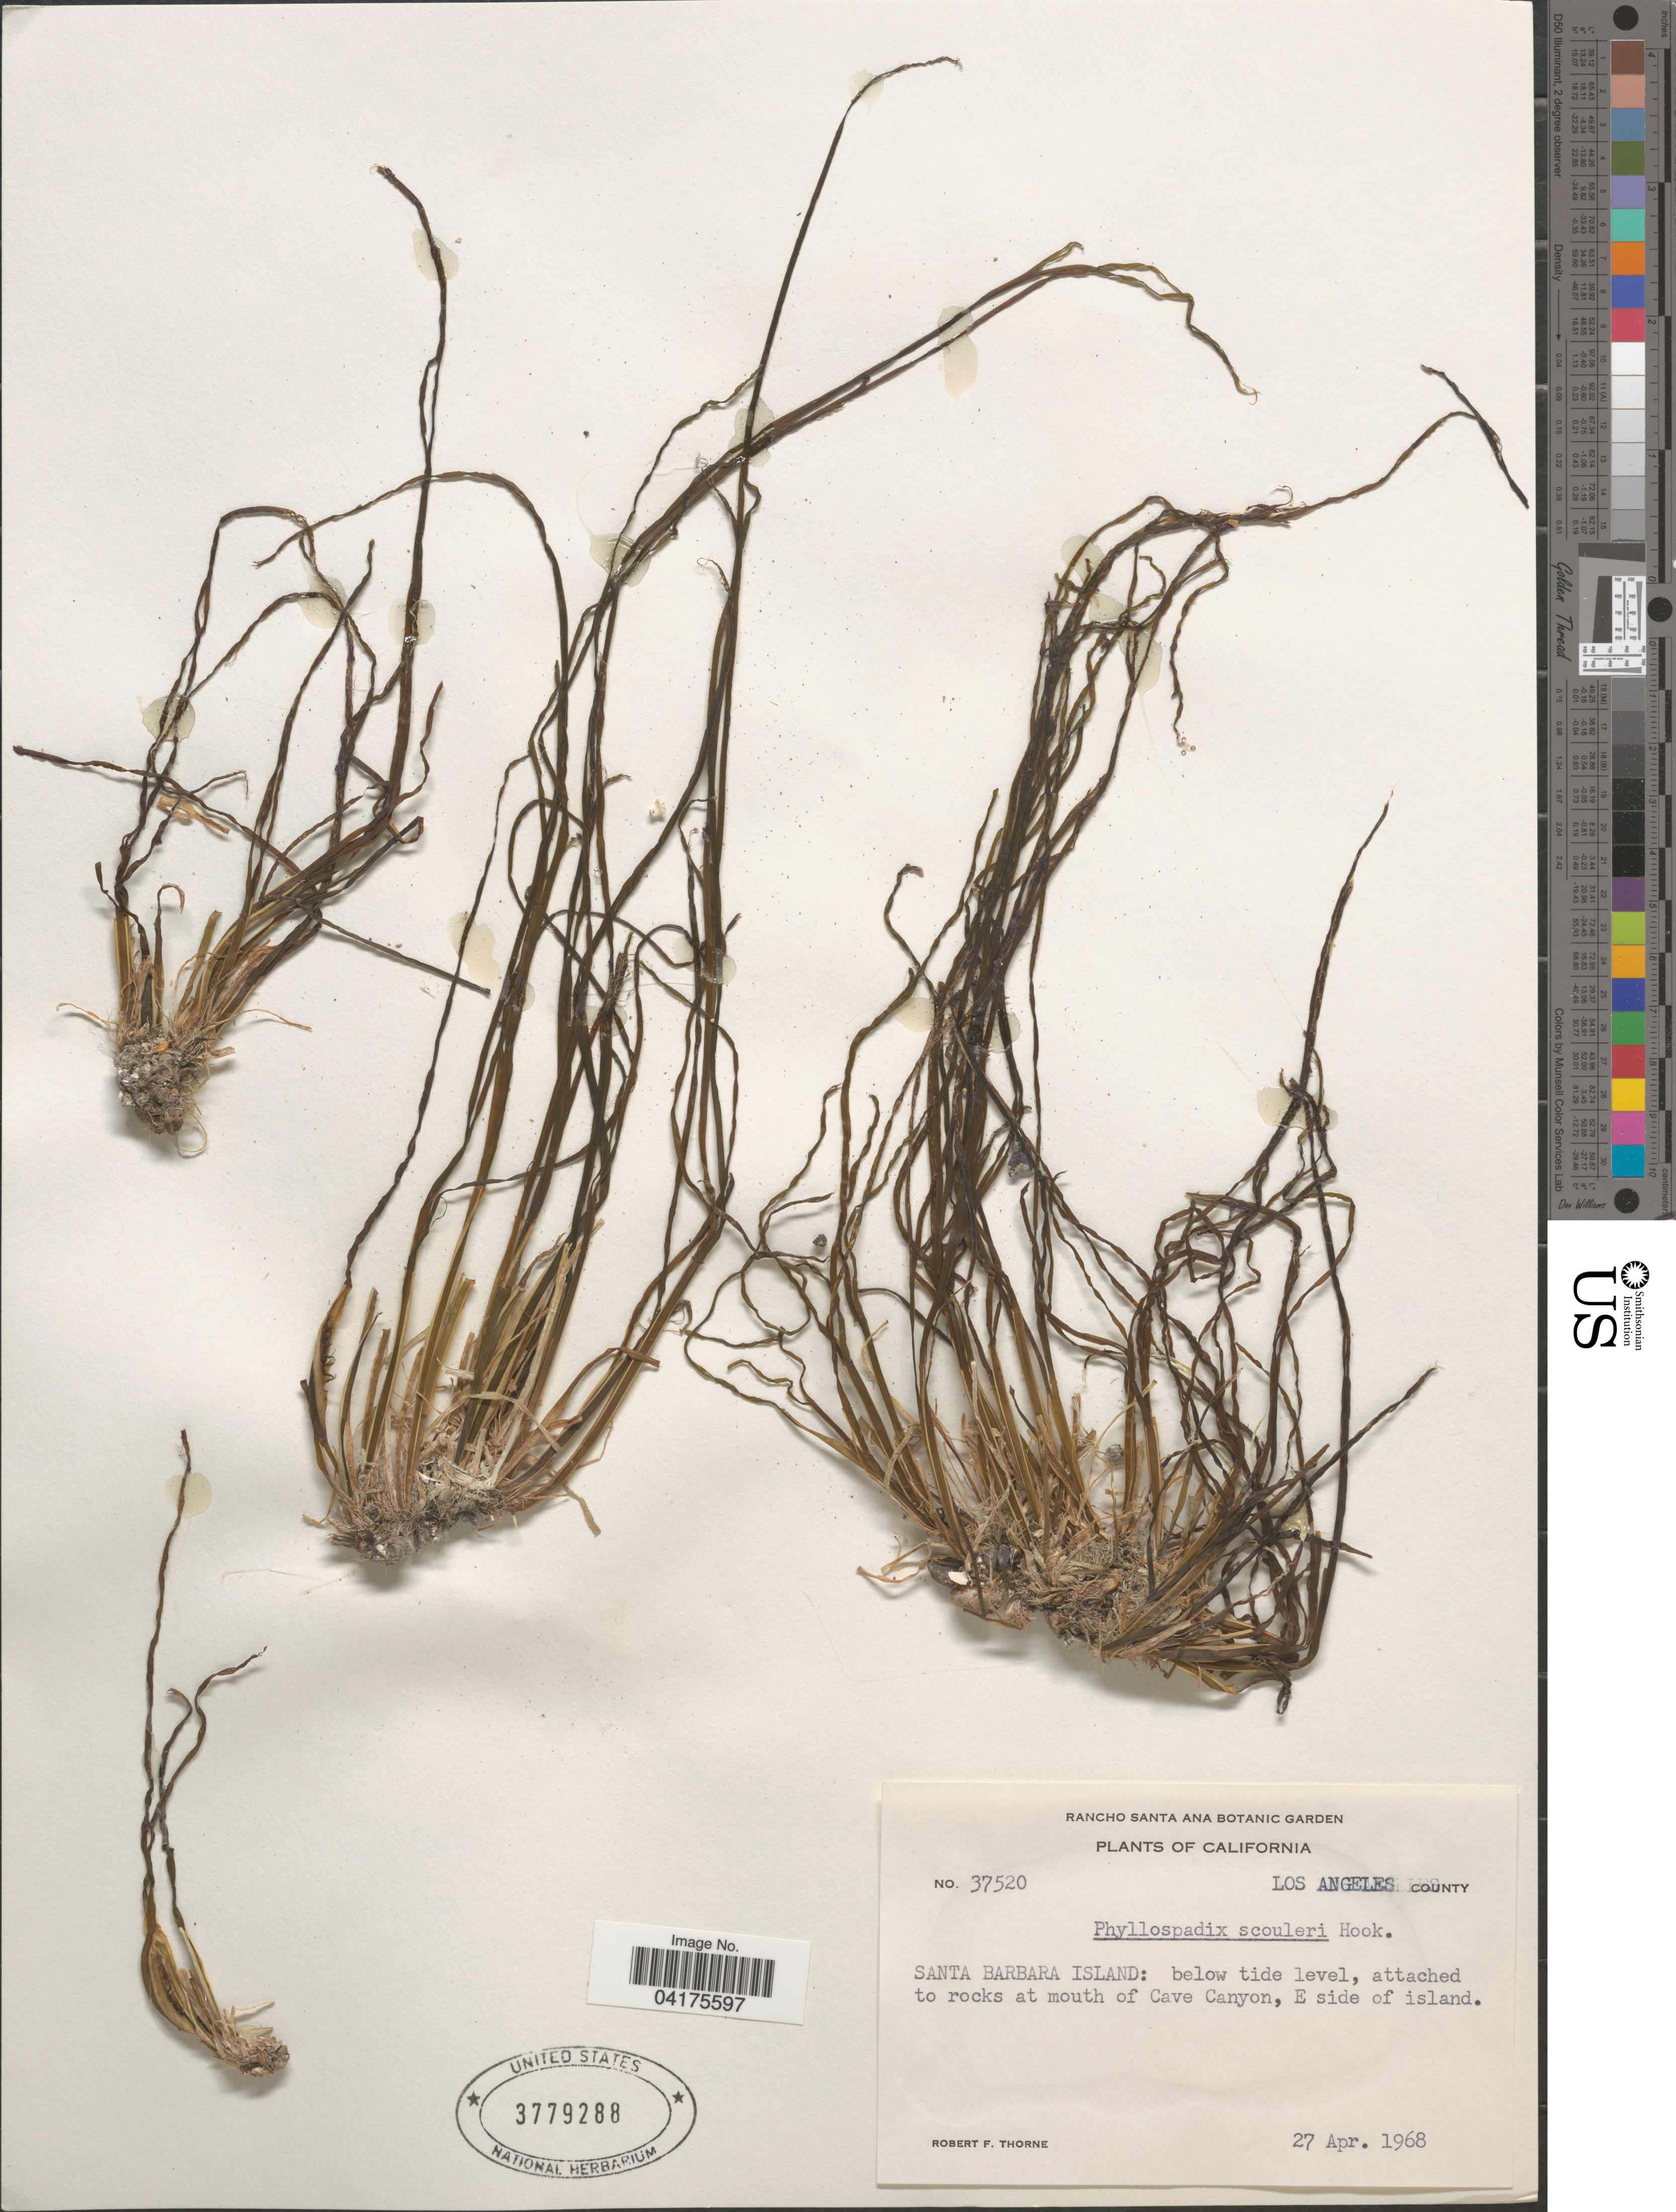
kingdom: Plantae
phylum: Tracheophyta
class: Liliopsida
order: Alismatales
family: Zosteraceae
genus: Phyllospadix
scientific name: Phyllospadix scouleri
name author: Hook.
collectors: R. F. Thorne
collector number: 37520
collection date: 1968-04-27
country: United States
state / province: California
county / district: Los Angeles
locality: Los Angeles County. Santa Barbara Island: below tide level, attached to rocks at mouth of Cave Canyon, E side of island.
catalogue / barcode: US 3779288